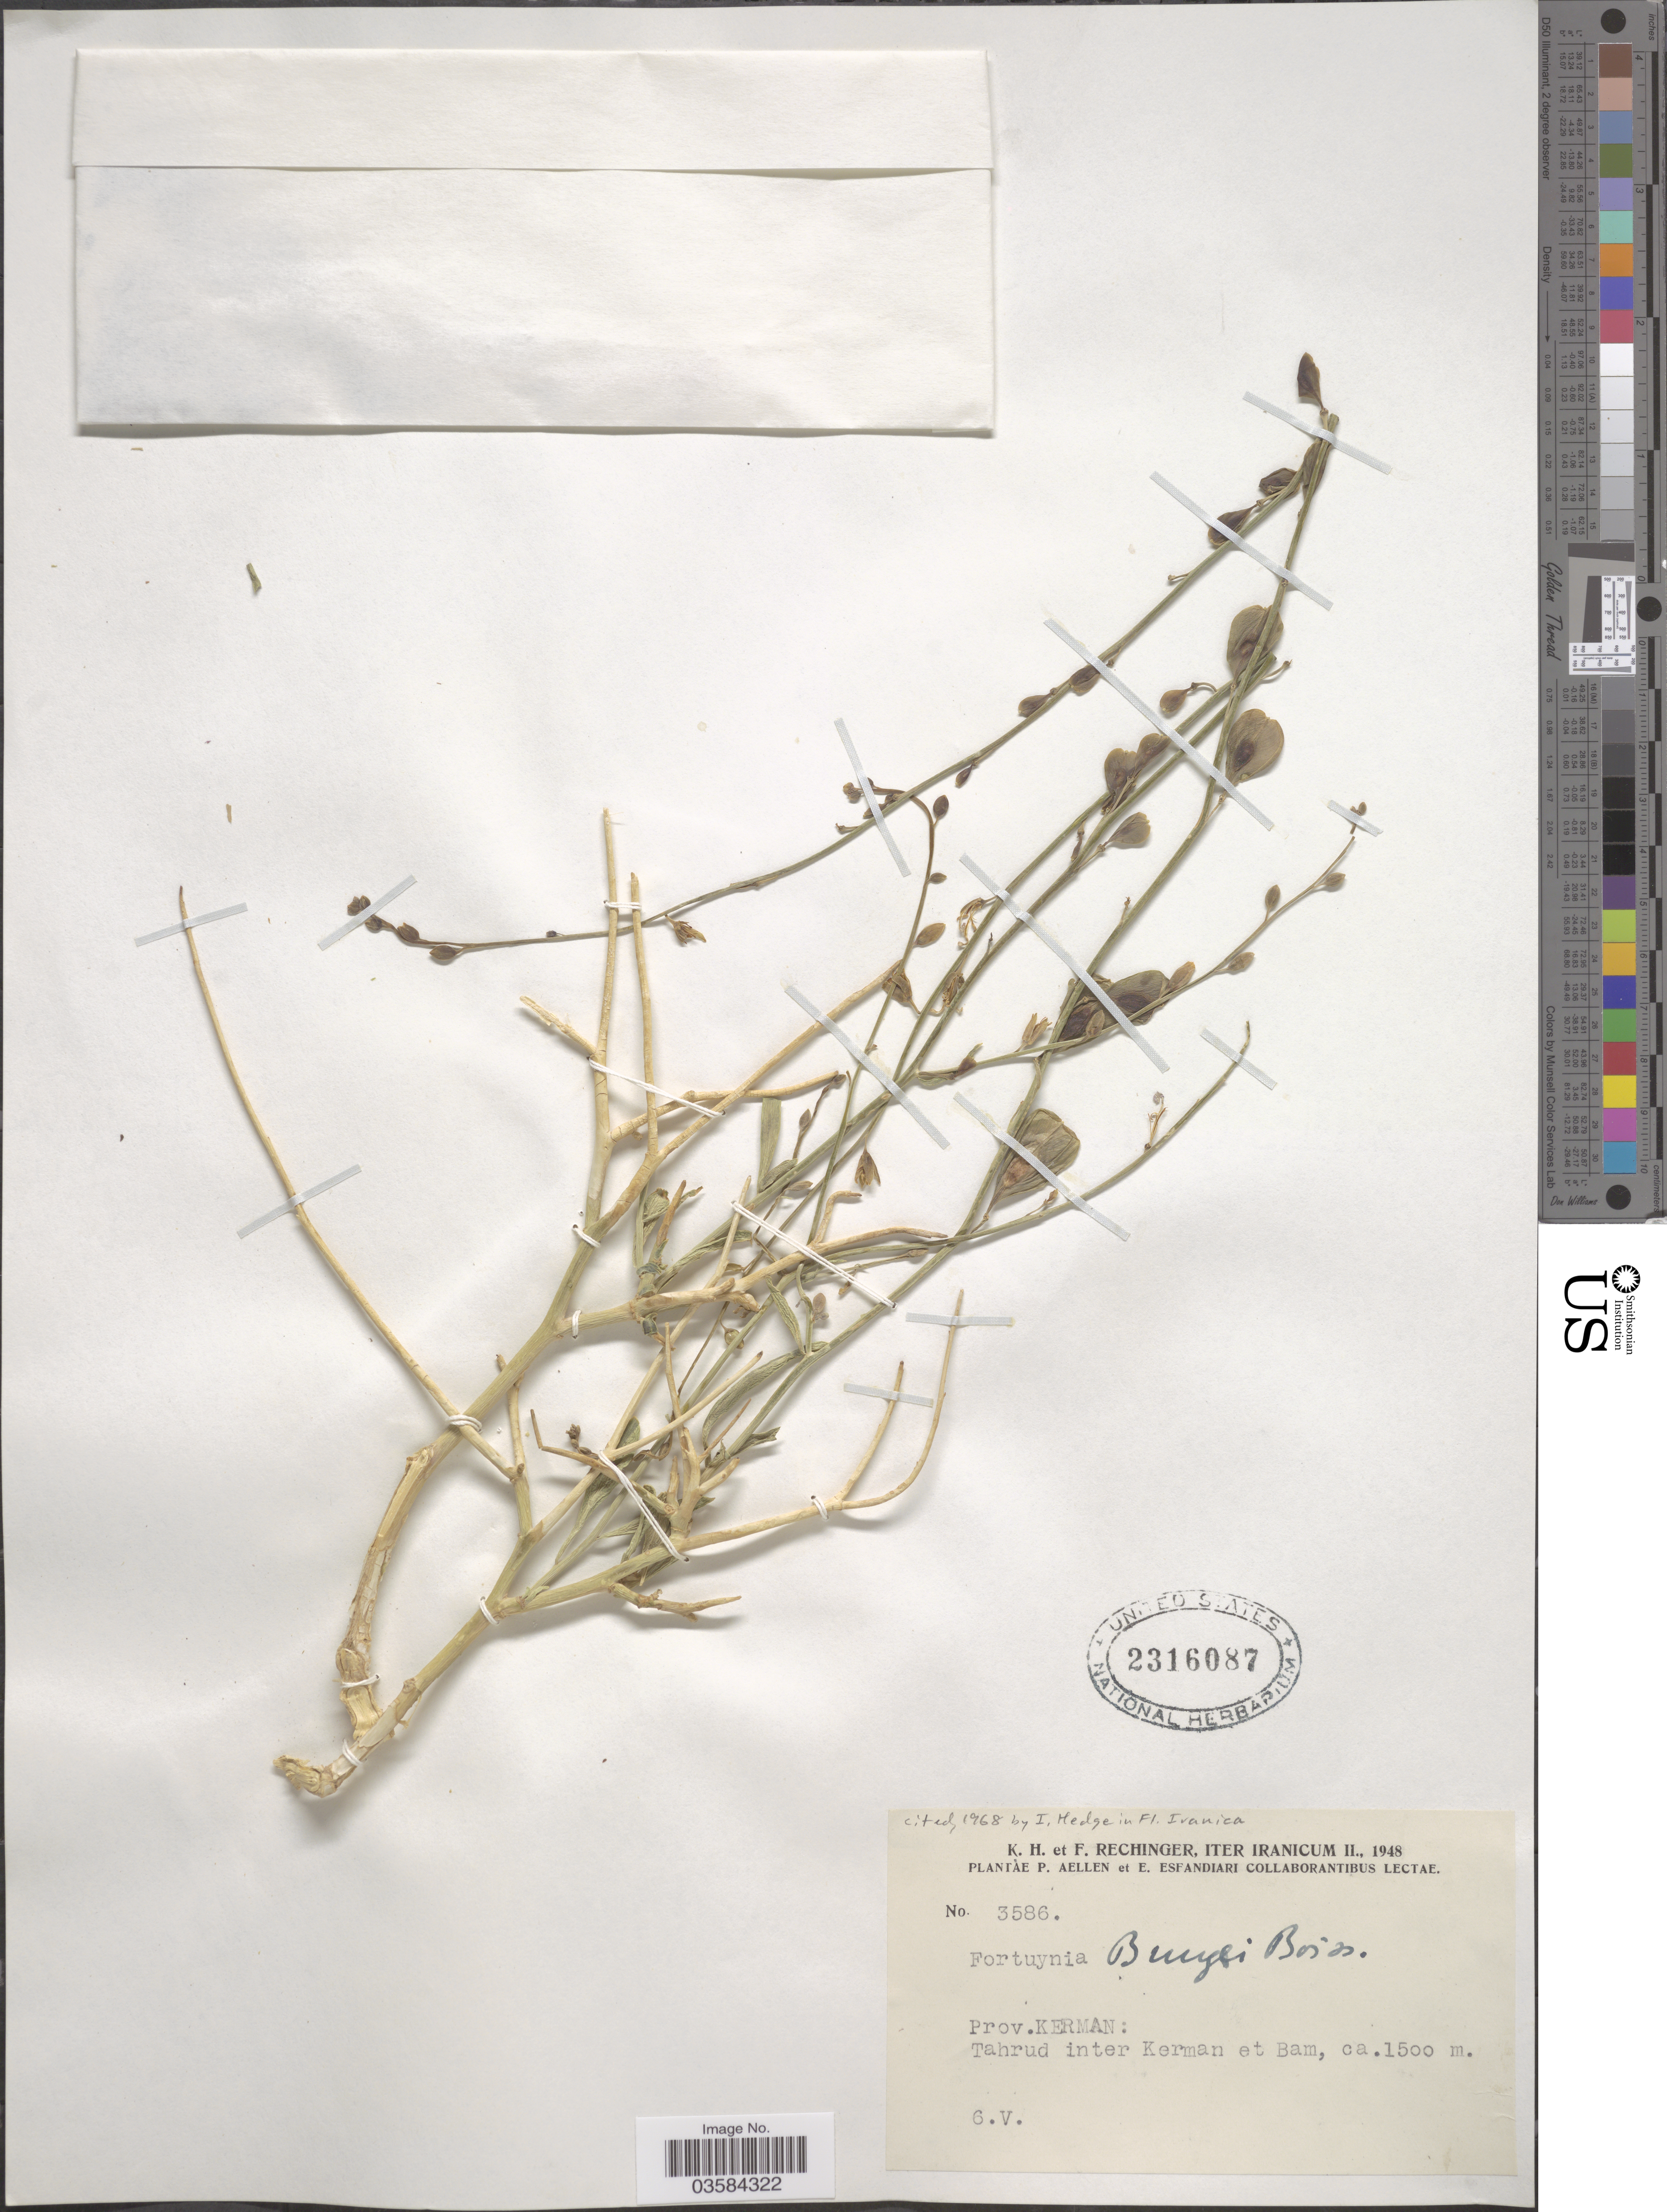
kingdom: Plantae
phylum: Tracheophyta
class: Magnoliopsida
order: Brassicales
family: Brassicaceae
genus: Fortuynia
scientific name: Fortuynia bungei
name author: Boiss.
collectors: K. H. Rechinger & F. Rechinger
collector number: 3586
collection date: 1948-05-06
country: Iran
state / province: Kerman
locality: Tahrud inter Kerman et Bam.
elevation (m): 1500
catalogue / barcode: US 2316087